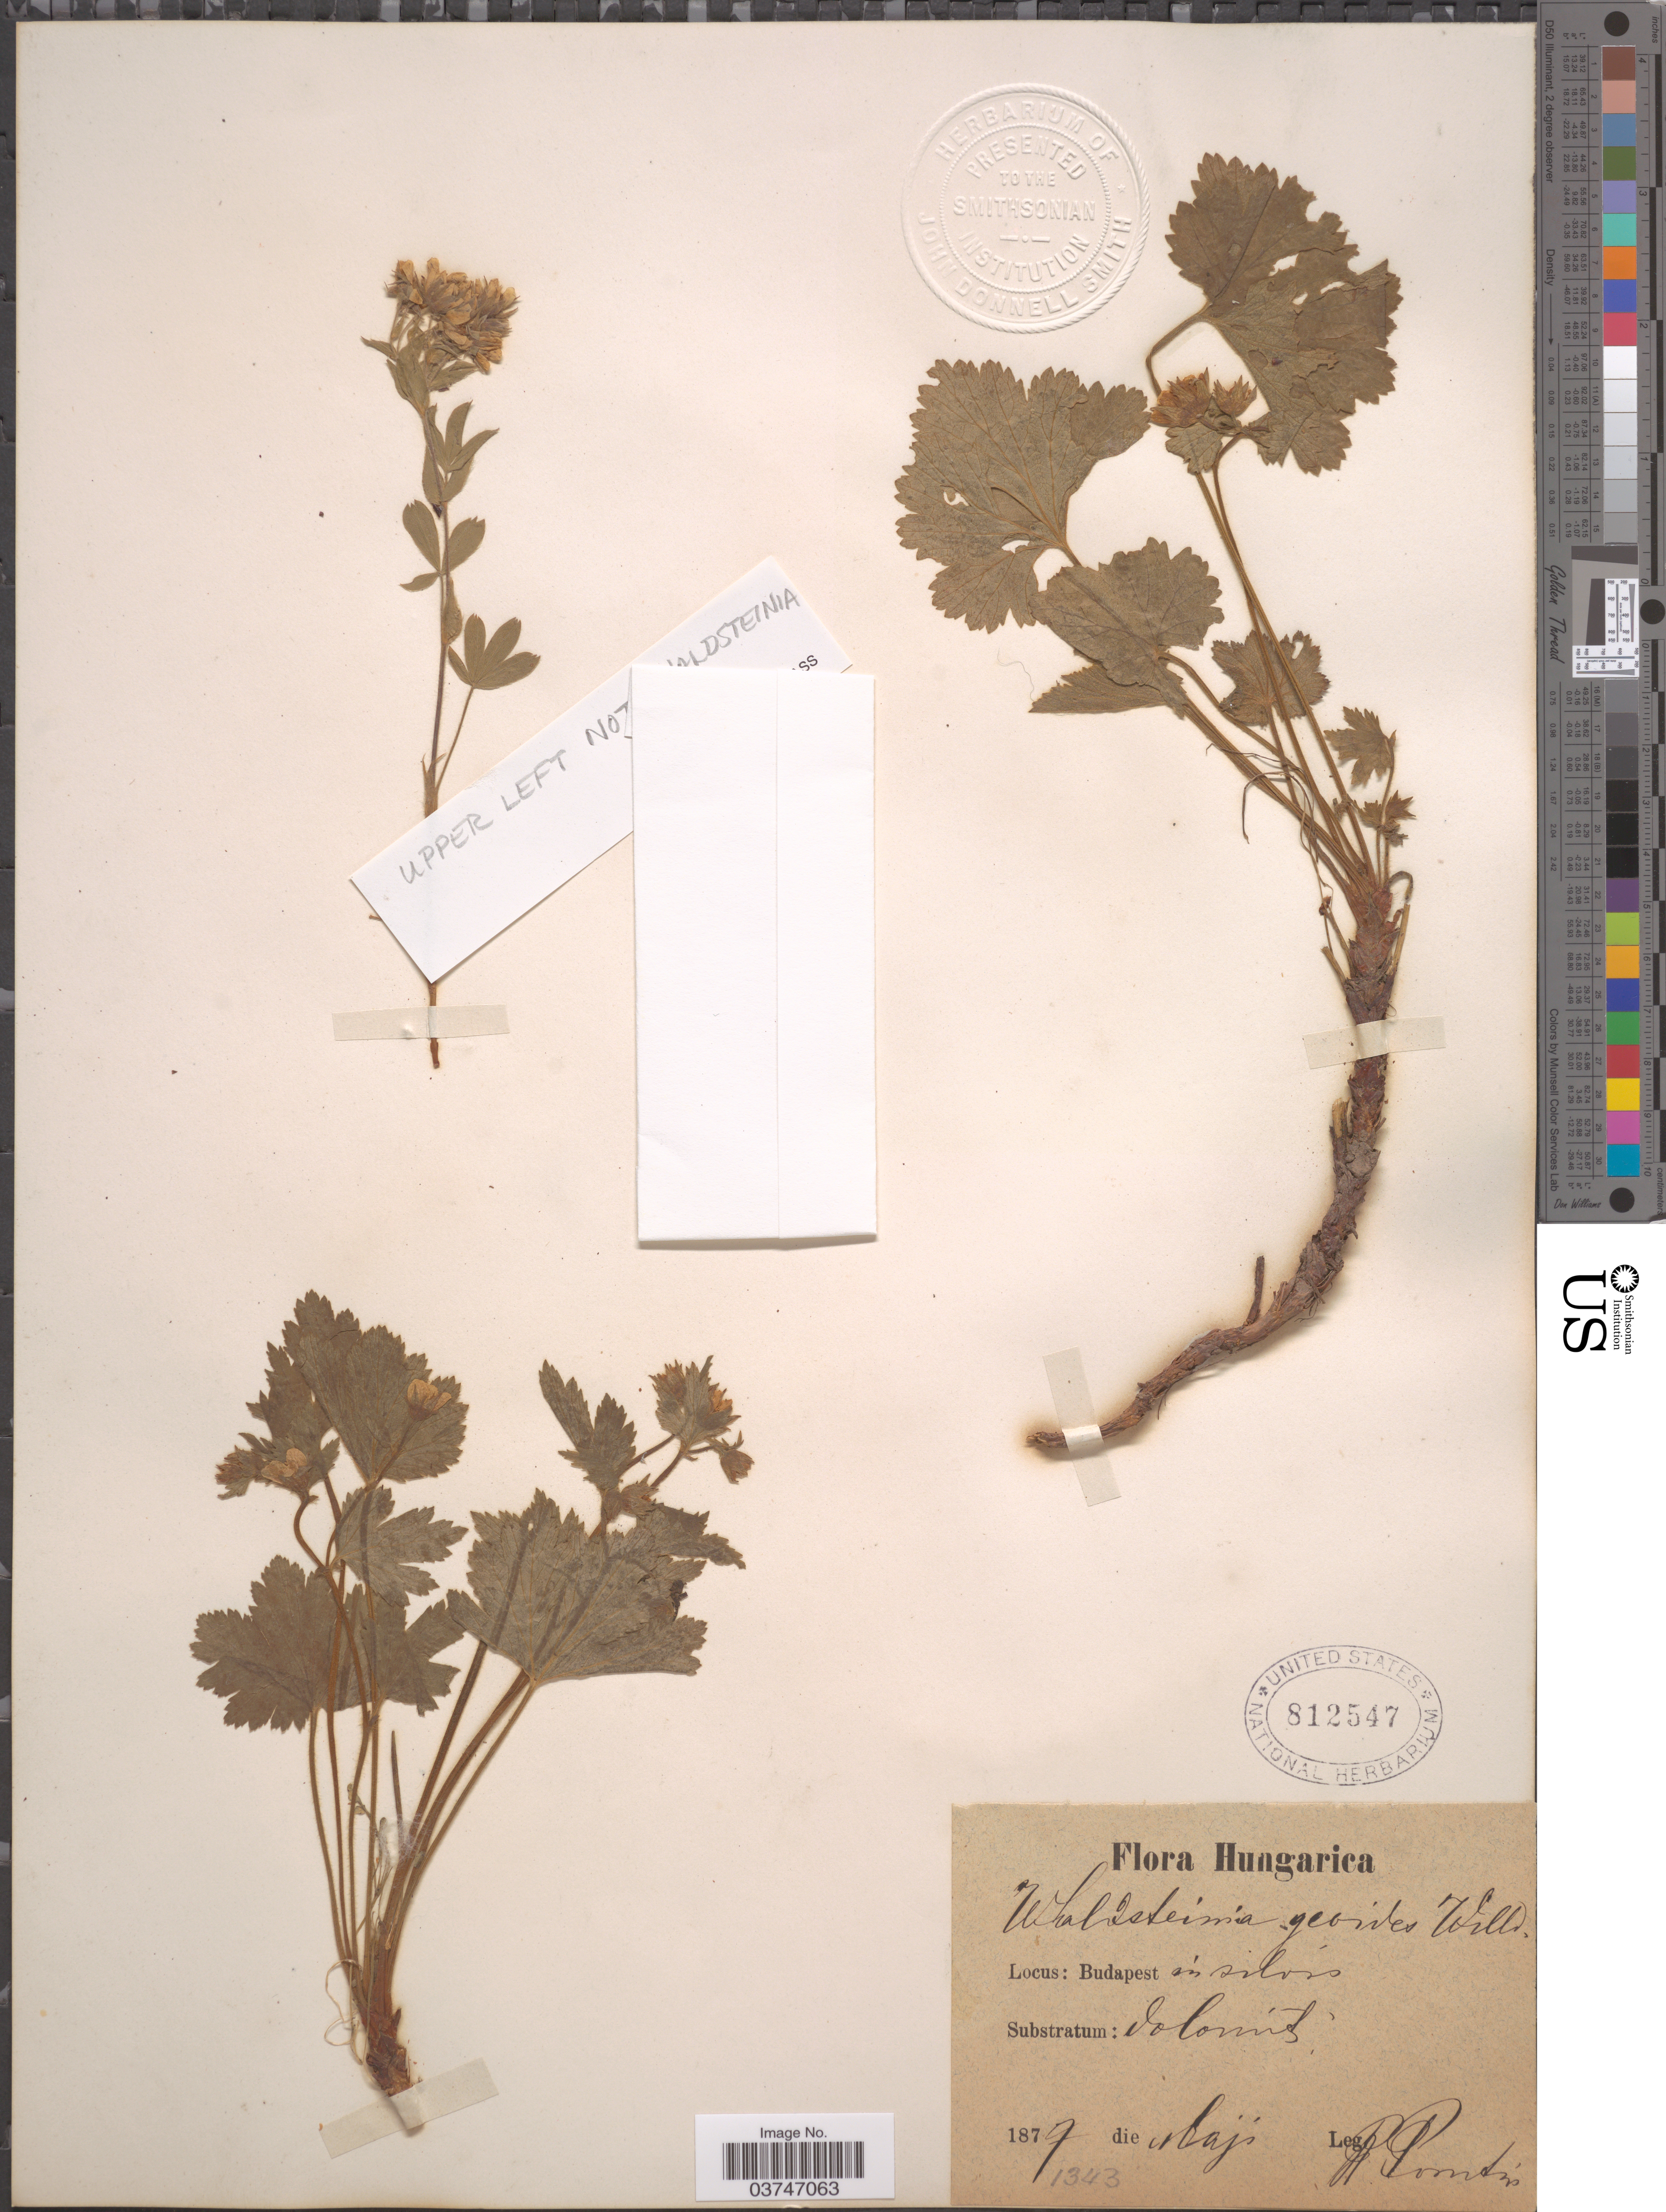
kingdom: Plantae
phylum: Tracheophyta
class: Magnoliopsida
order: Rosales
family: Rosaceae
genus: Waldsteinia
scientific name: Waldsteinia geoides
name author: Willd.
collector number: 1343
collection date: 1877-05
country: Hungary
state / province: Budapest, Capital District of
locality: Budapest: in silvis.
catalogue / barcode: US 812547